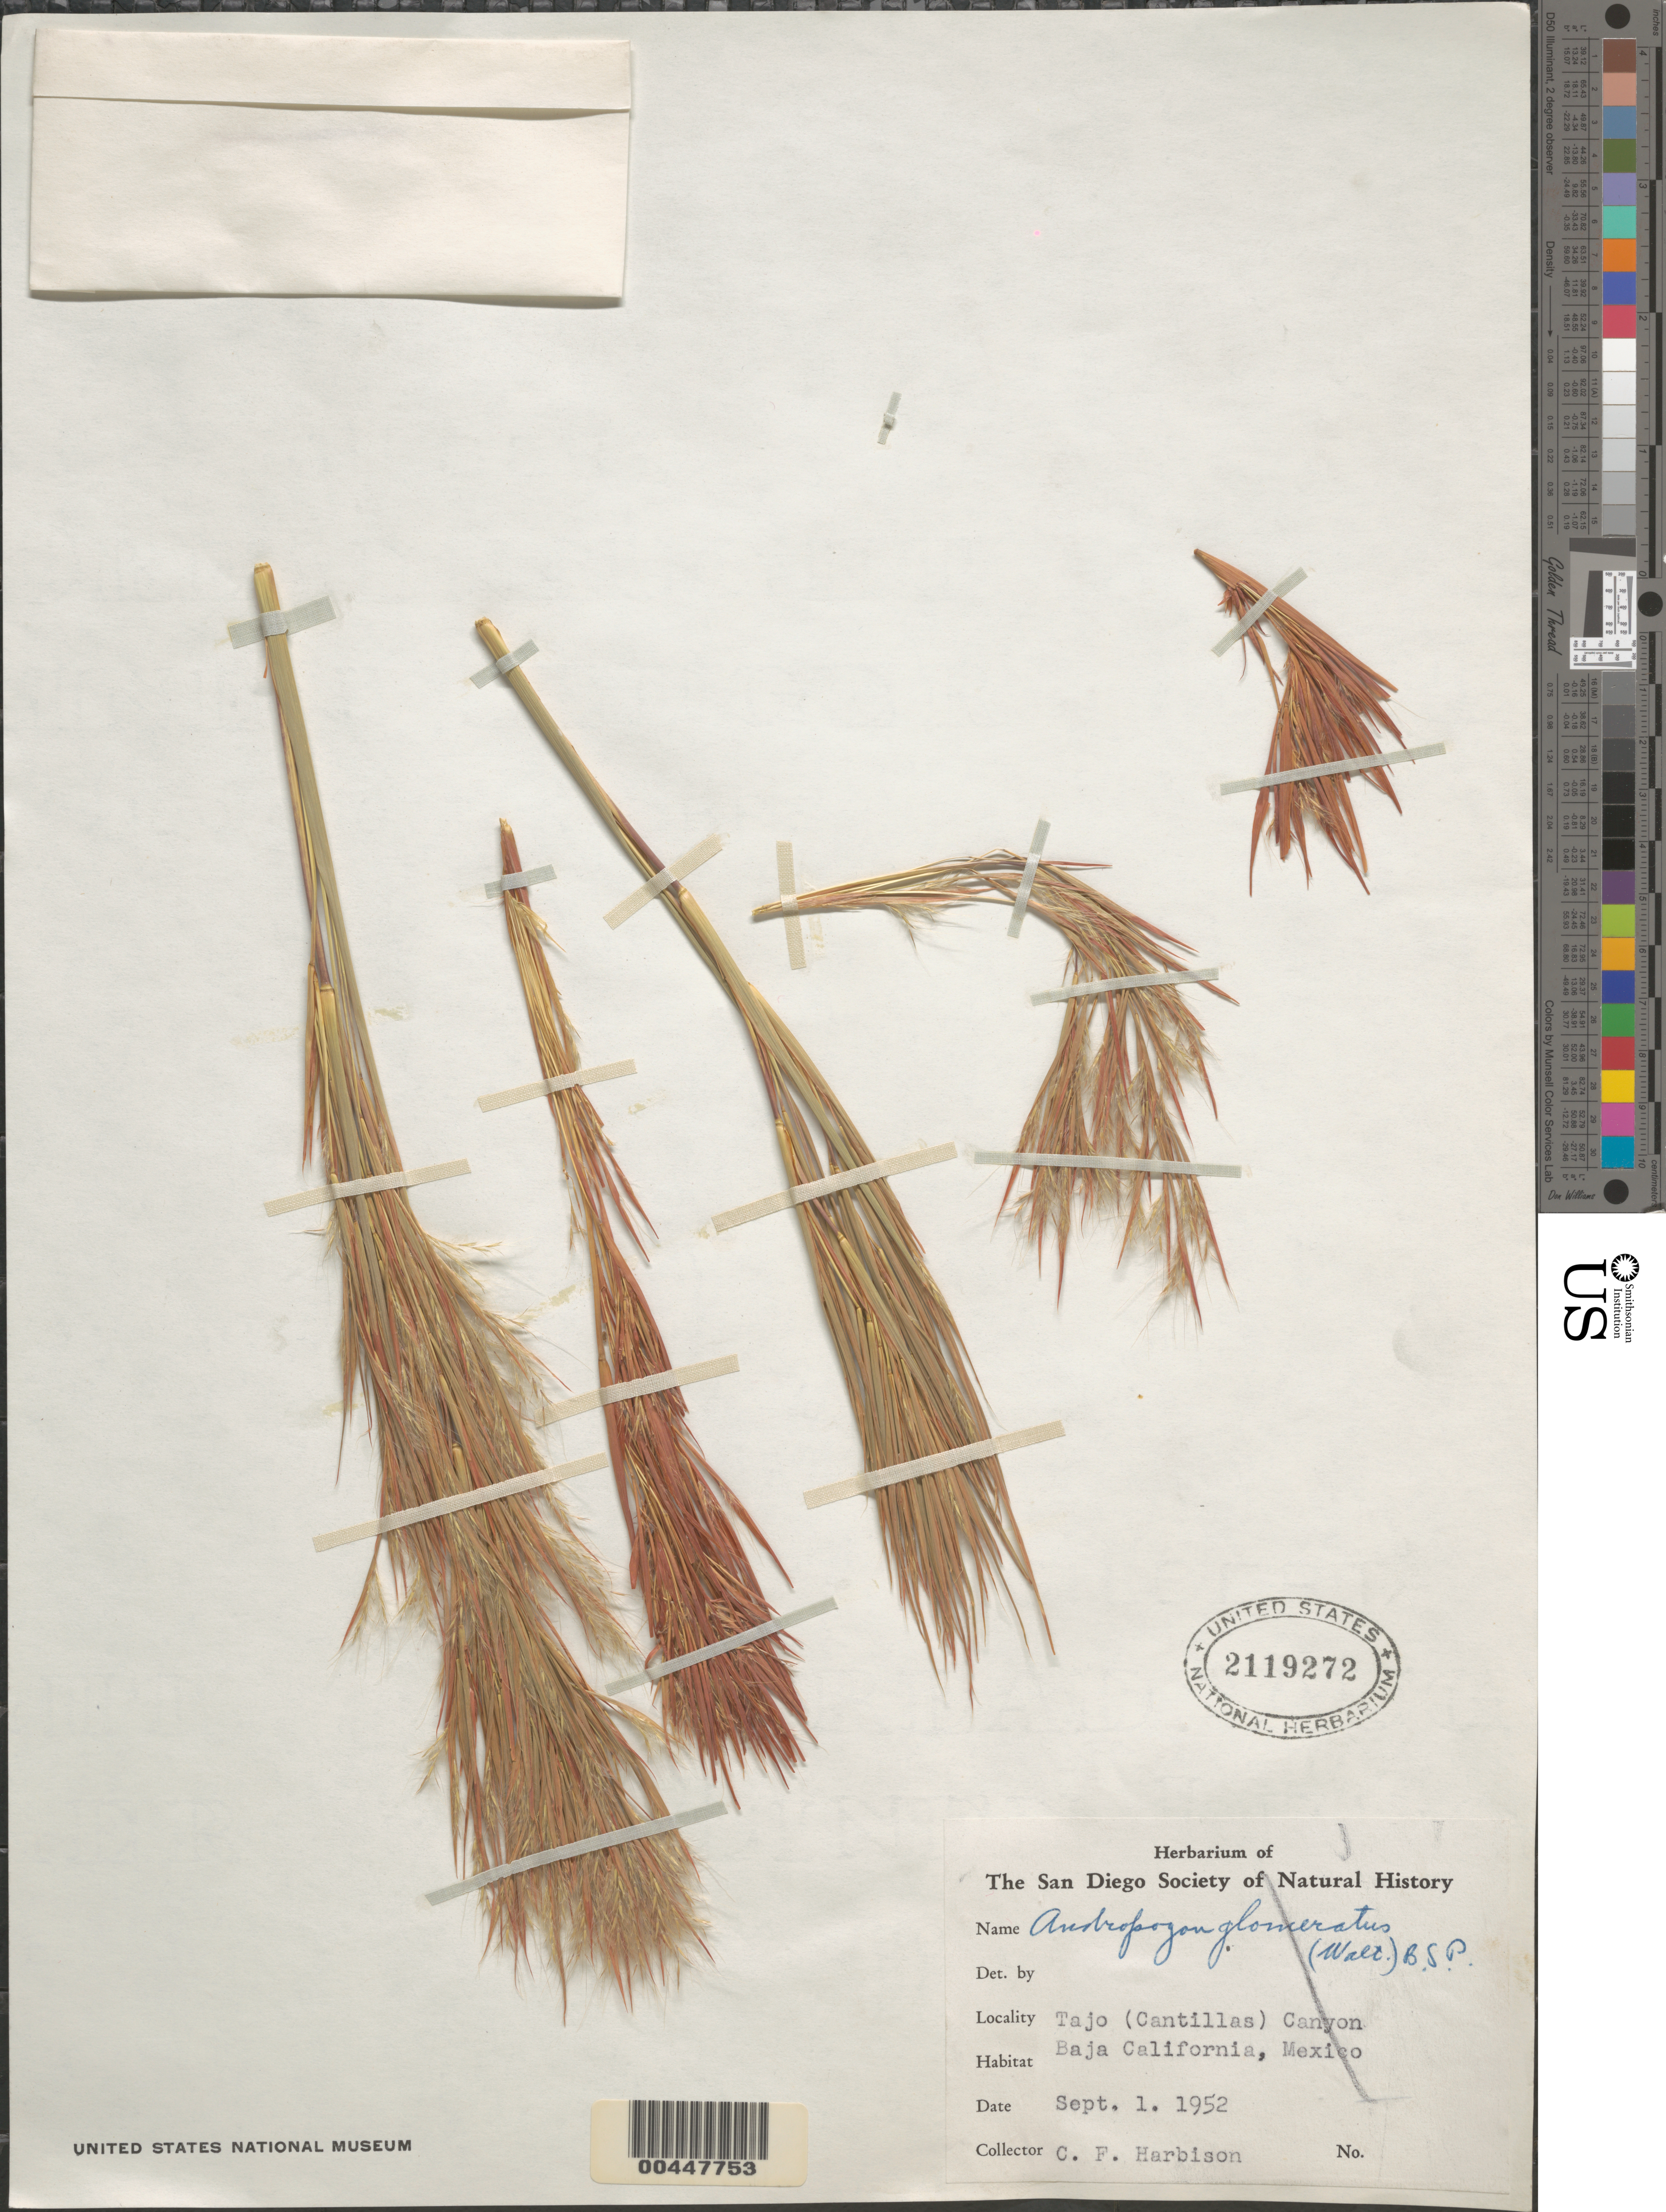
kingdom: Plantae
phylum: Tracheophyta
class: Liliopsida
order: Poales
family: Poaceae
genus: Andropogon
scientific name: Andropogon glomeratus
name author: (Walter) Britton, Stearns & Poggenb.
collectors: C. F. Harbison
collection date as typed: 1 Sep 1952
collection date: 1952-09-01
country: Mexico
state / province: Baja California Norte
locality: Tajo (Cantillas) Canyon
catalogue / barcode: US 2119272